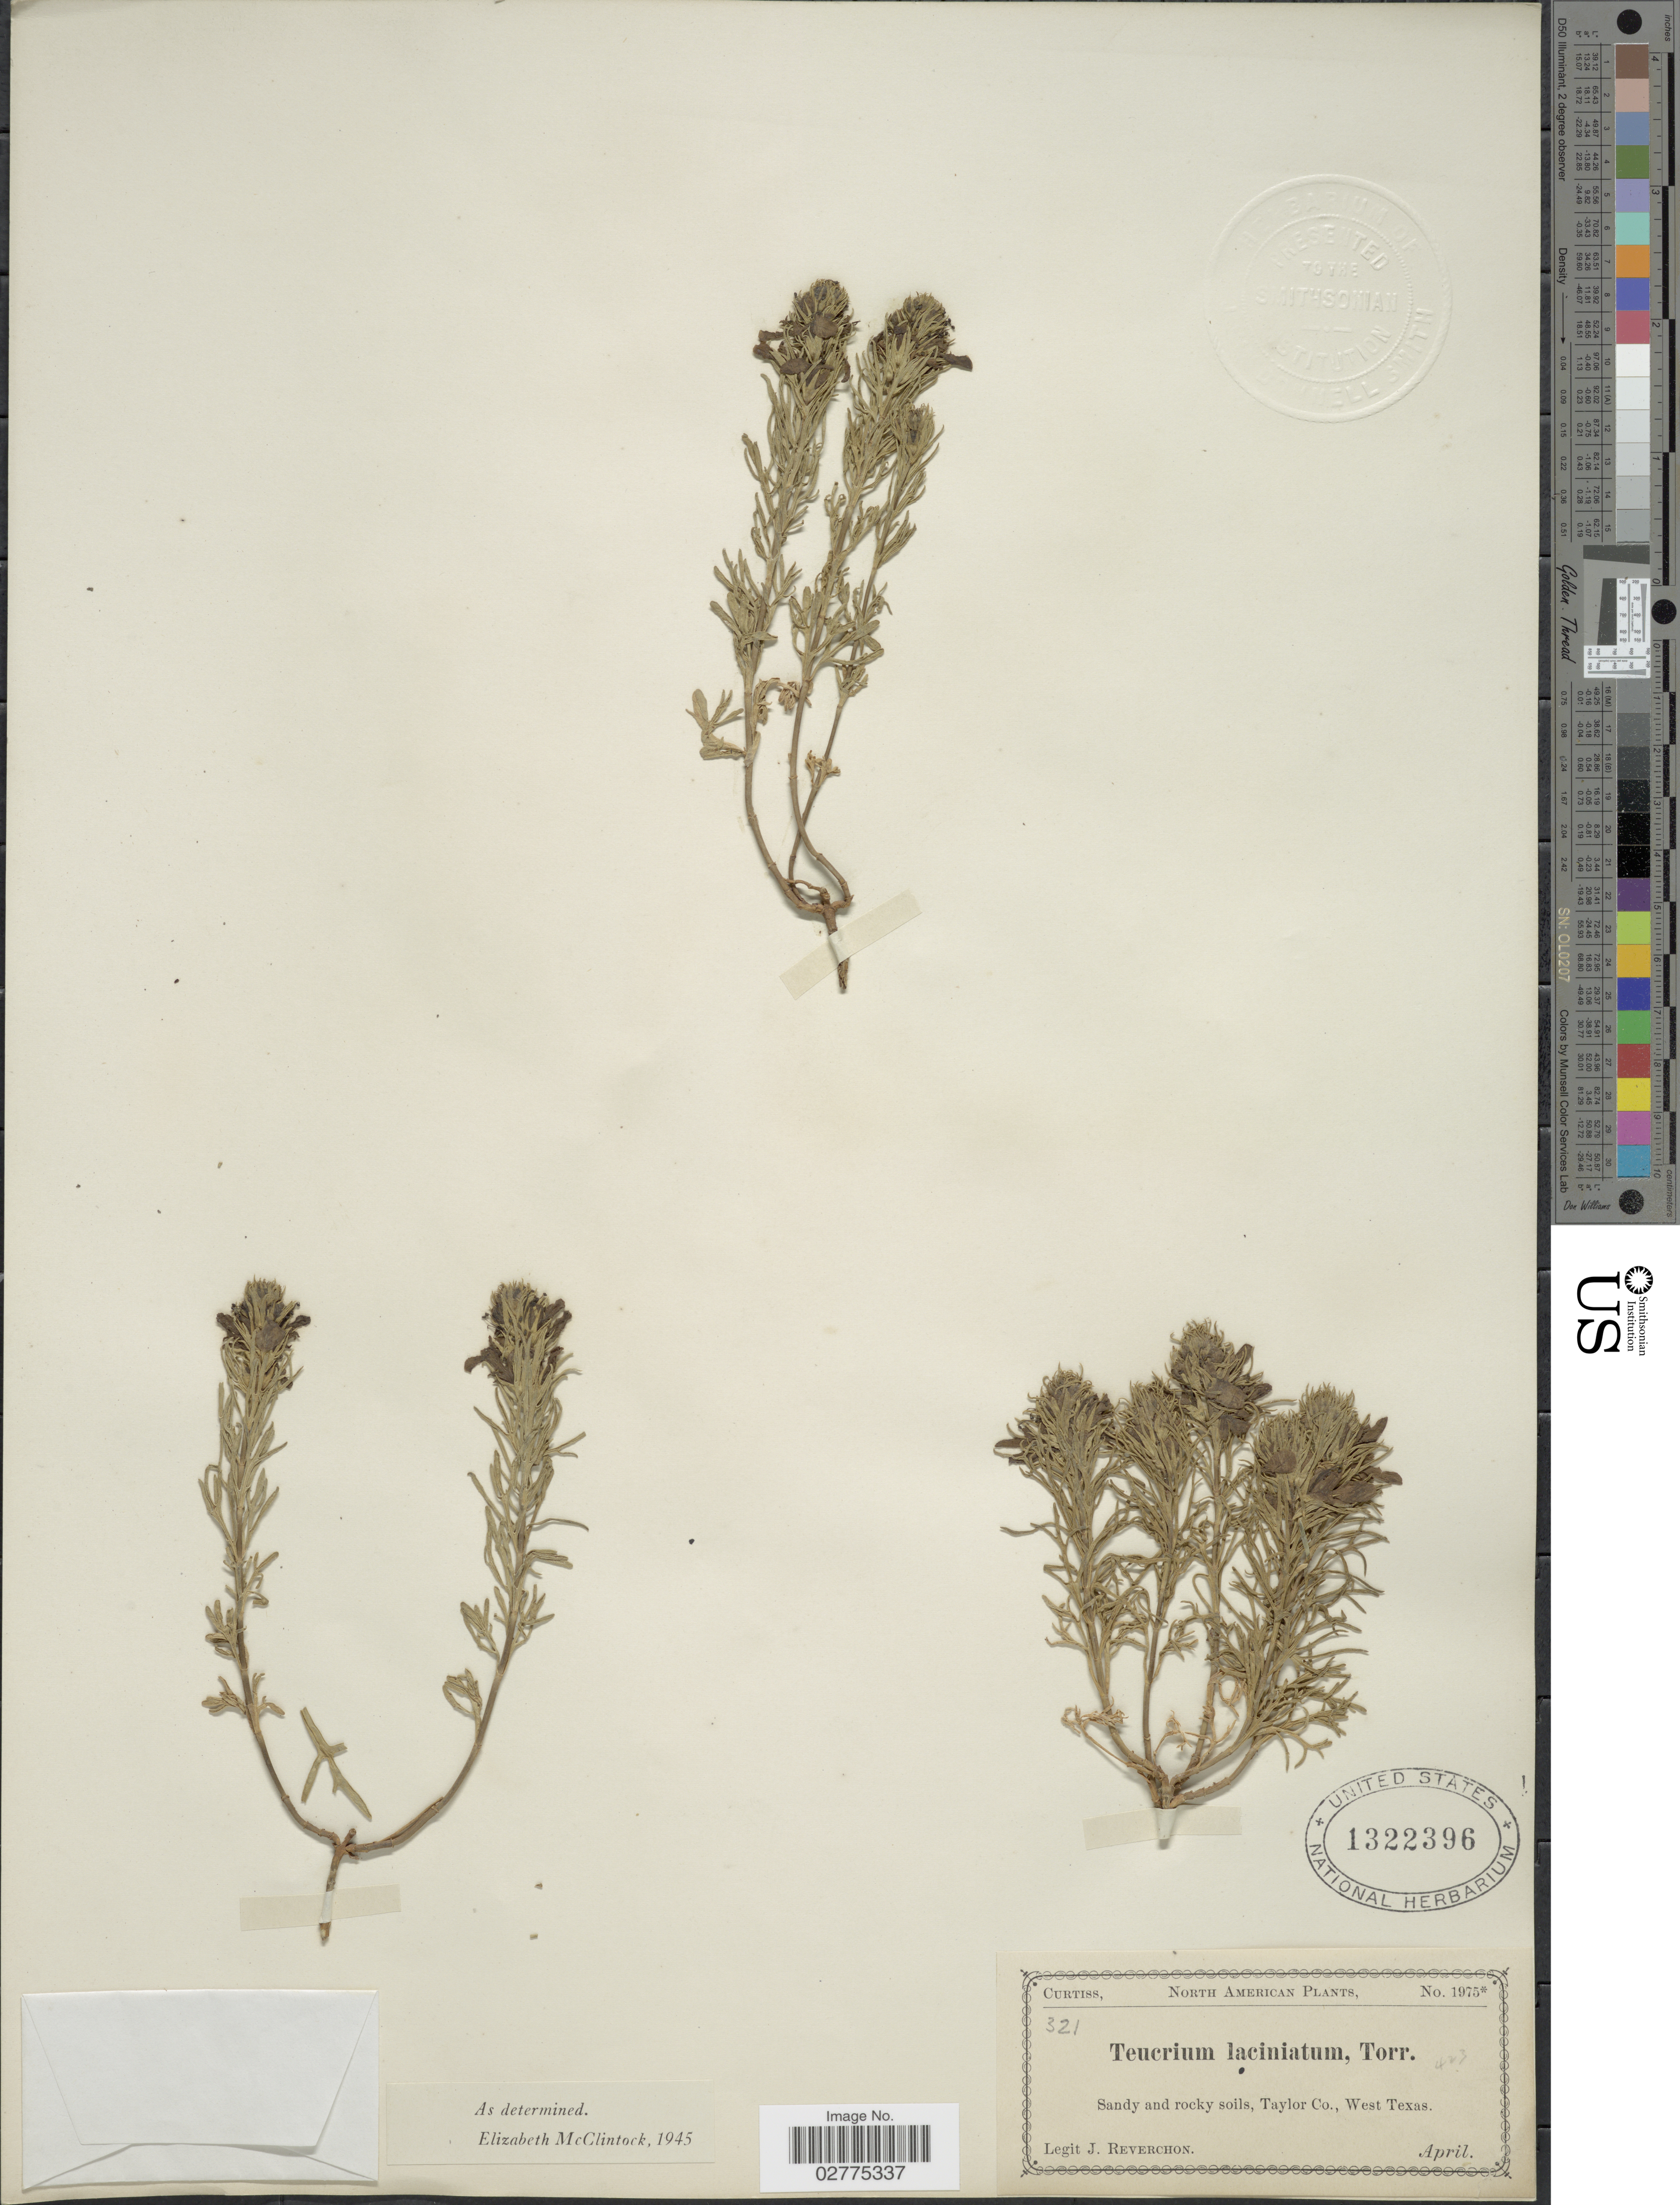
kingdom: Plantae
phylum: Tracheophyta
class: Magnoliopsida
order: Lamiales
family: Lamiaceae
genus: Teucrium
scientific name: Teucrium laciniatum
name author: Torr.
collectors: J. Reverchon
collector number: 1975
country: United States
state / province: Texas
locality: Sandy and rocky soils, Taylor Co., West Texas.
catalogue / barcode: US 1322396